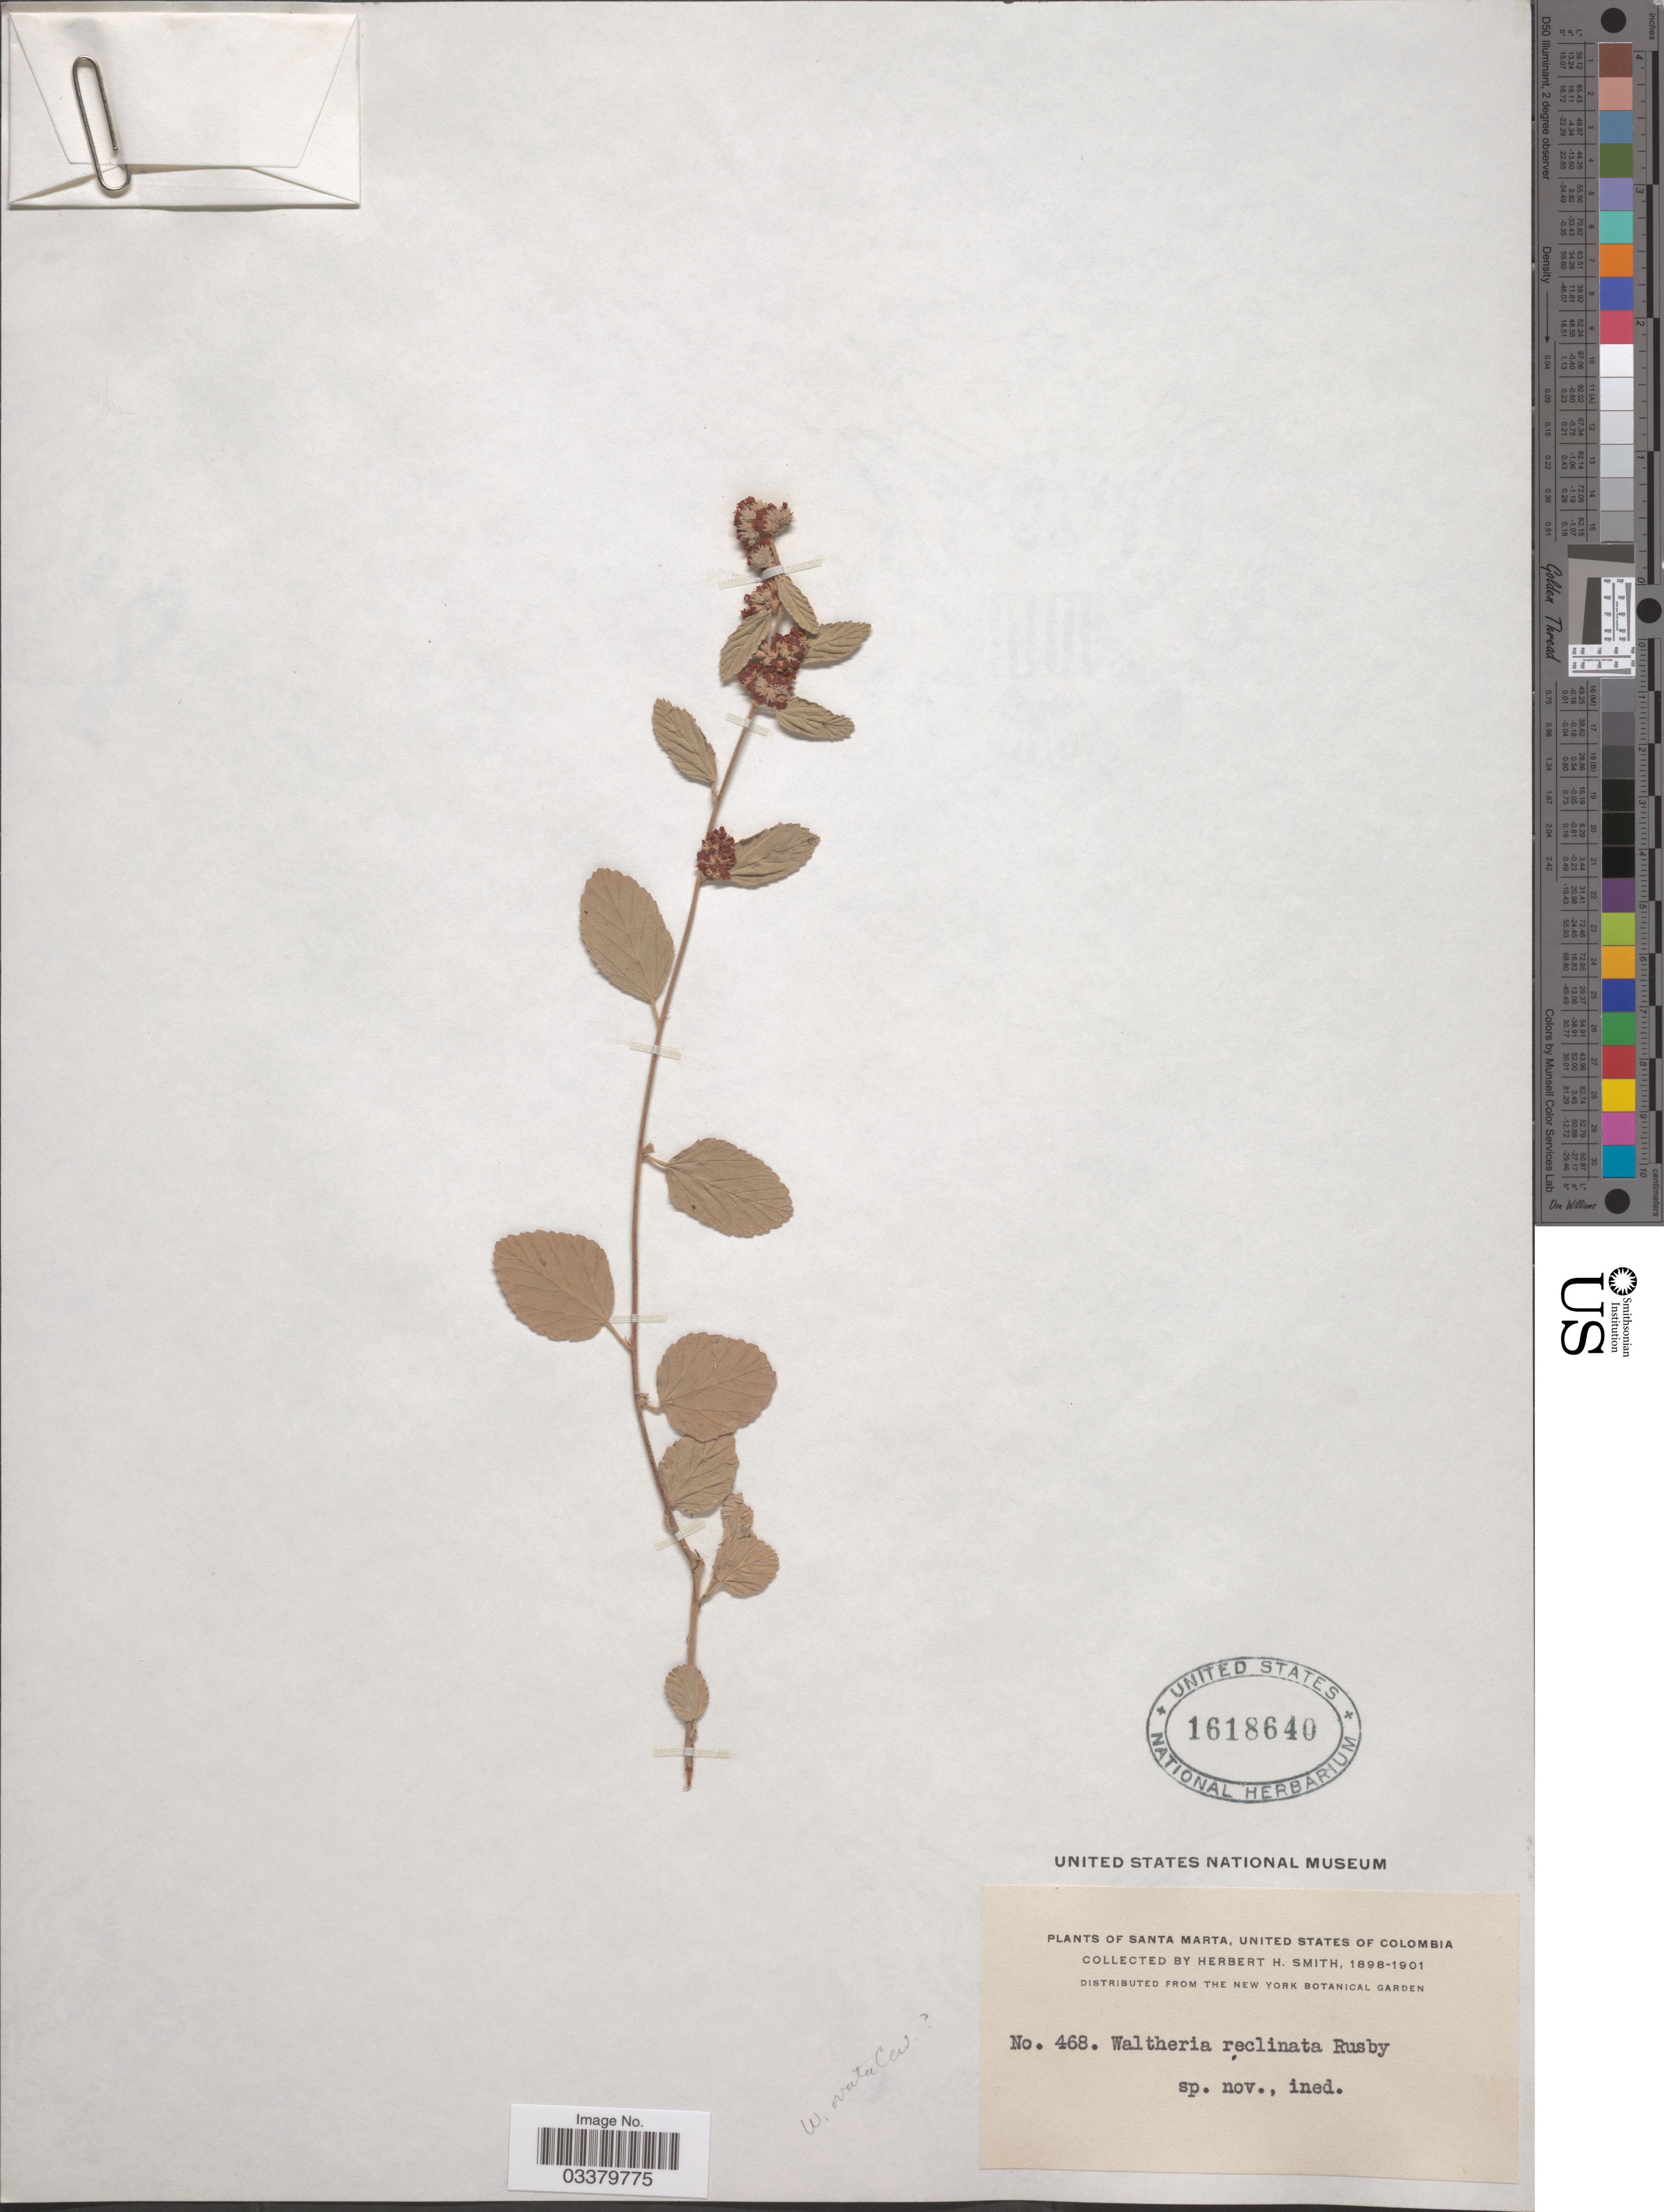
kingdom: Plantae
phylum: Tracheophyta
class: Magnoliopsida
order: Malvales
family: Malvaceae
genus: Waltheria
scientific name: Waltheria reclinata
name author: Rusby ex J.G. Saunders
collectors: Herbert H. Smith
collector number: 468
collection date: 1898/1901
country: Colombia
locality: Santa Marta, United States of Colombia.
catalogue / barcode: US 1618640